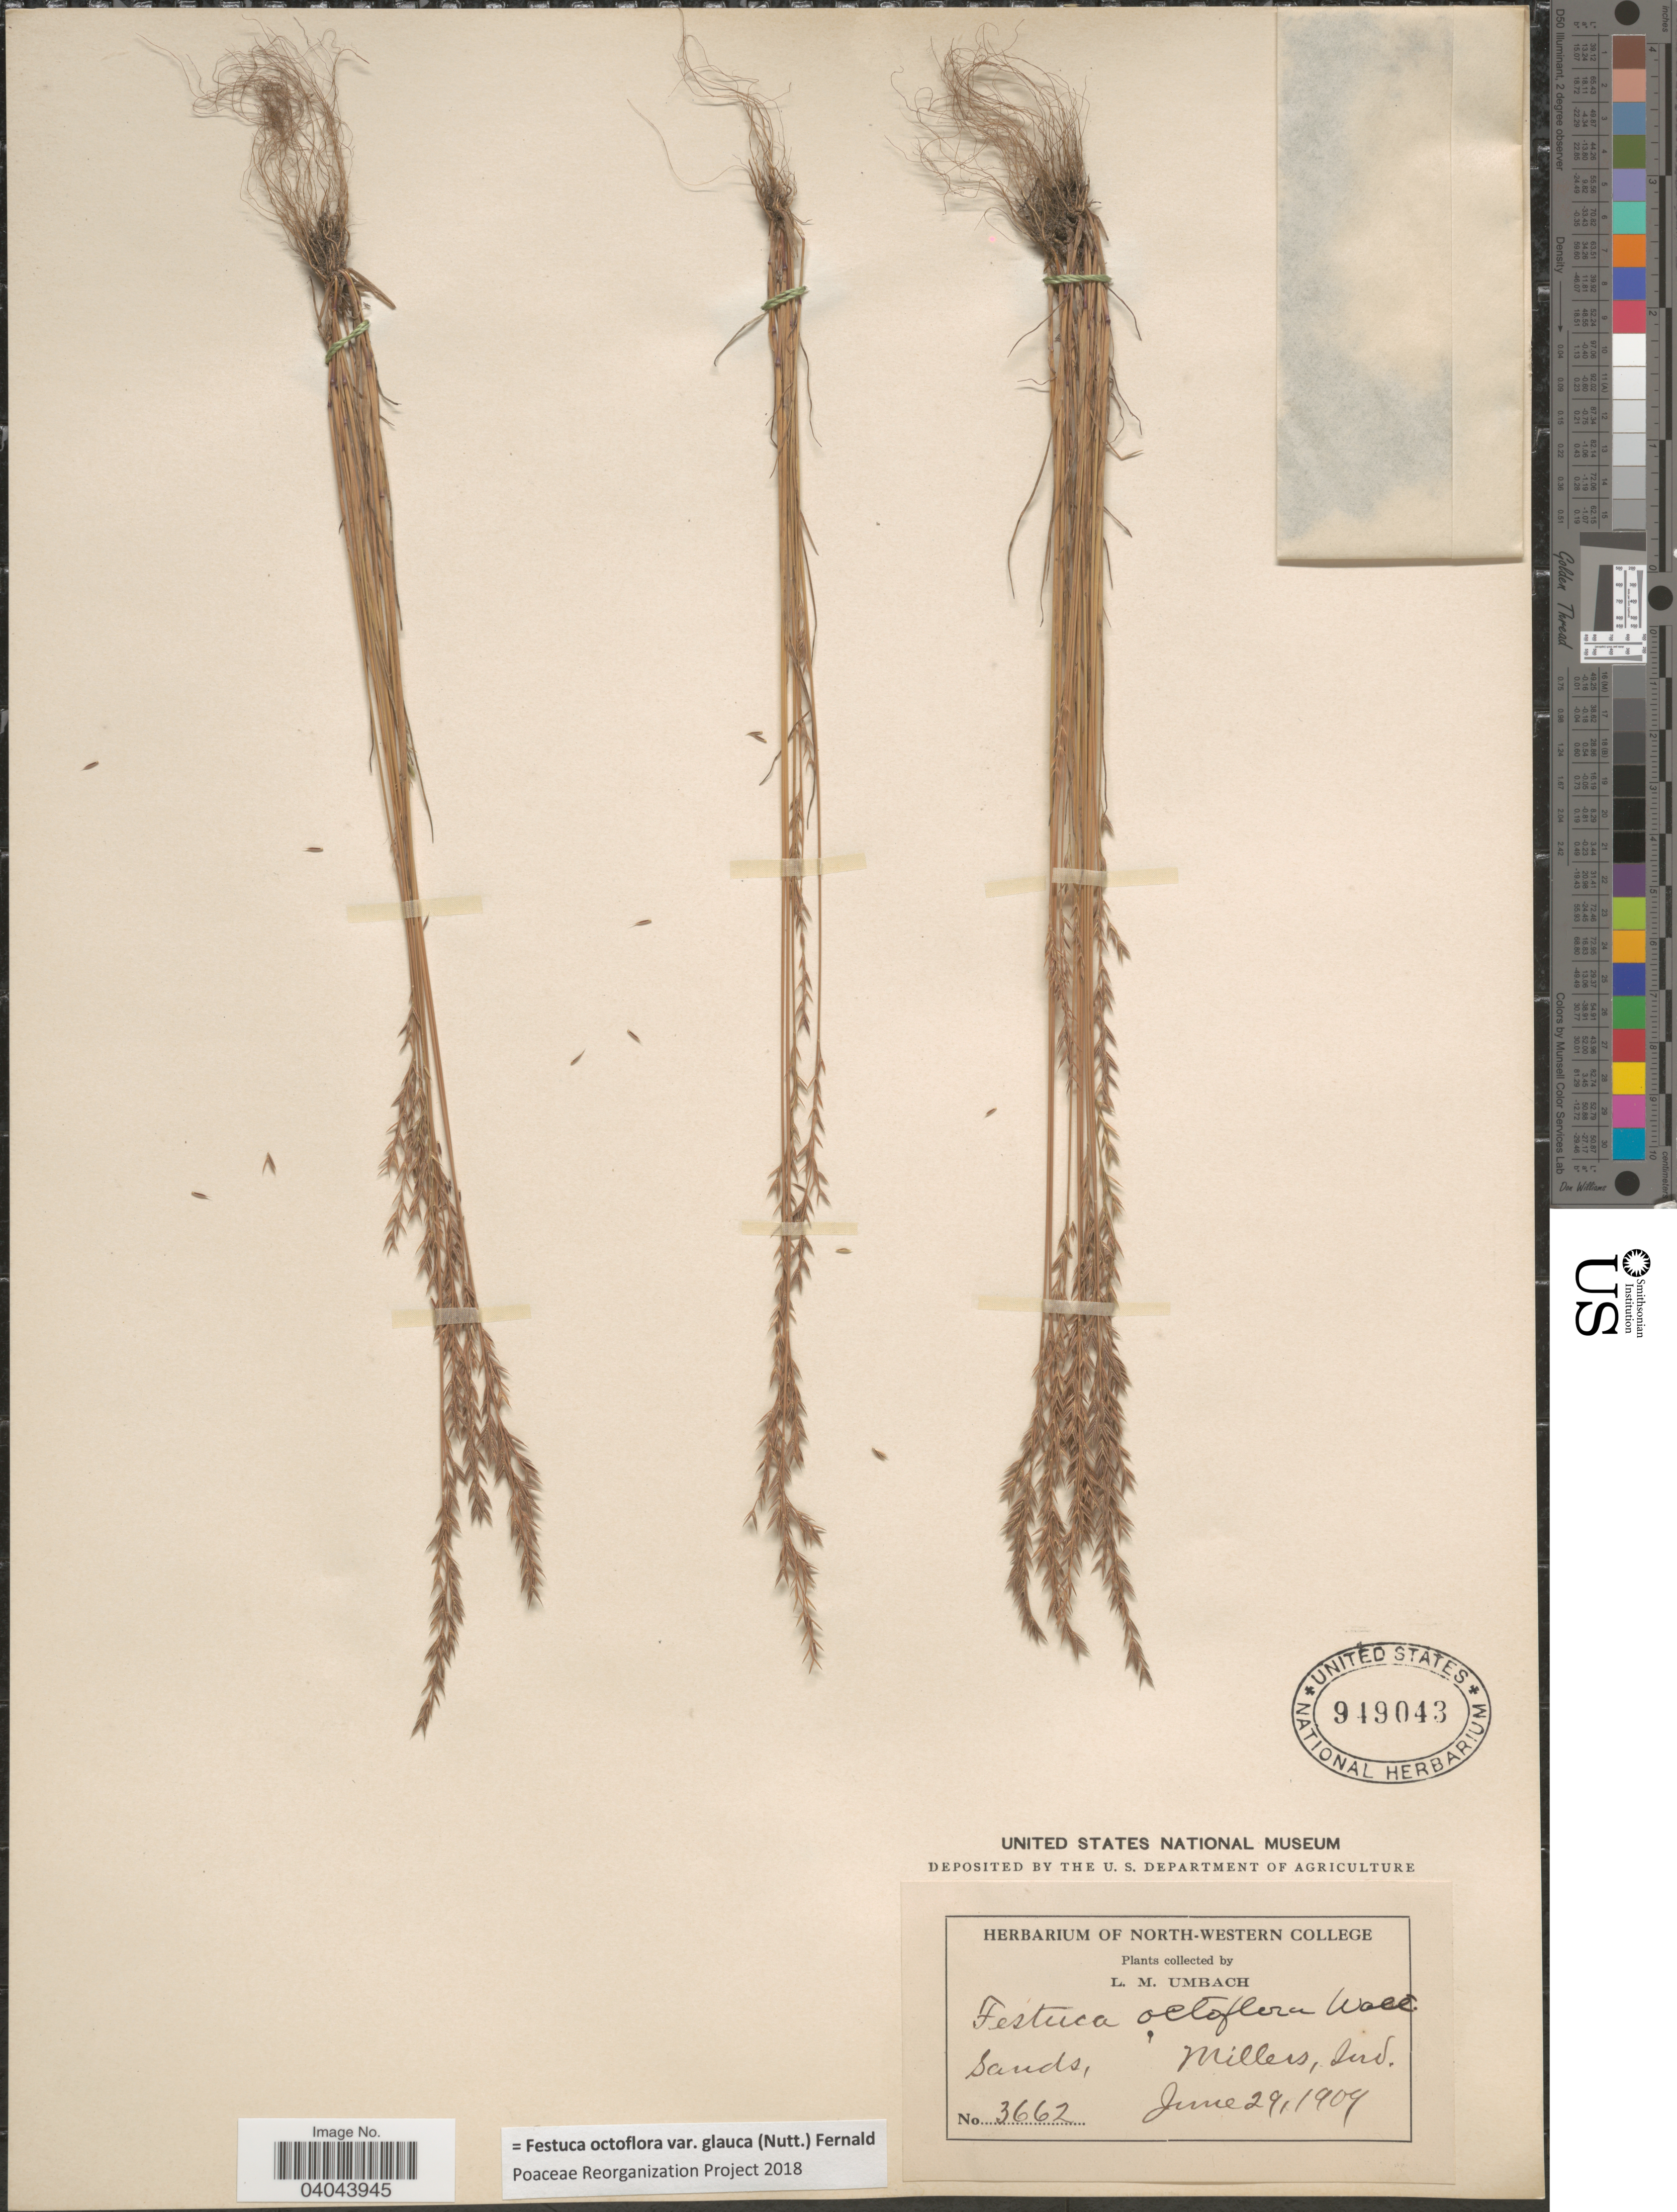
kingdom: Plantae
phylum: Tracheophyta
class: Liliopsida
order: Poales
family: Poaceae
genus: Festuca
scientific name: Festuca octoflora var. glauca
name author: (Nutt.) Fernald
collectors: L. M. Umbach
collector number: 3662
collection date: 1909-06-29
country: United States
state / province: Indiana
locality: Millers.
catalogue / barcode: US 949043